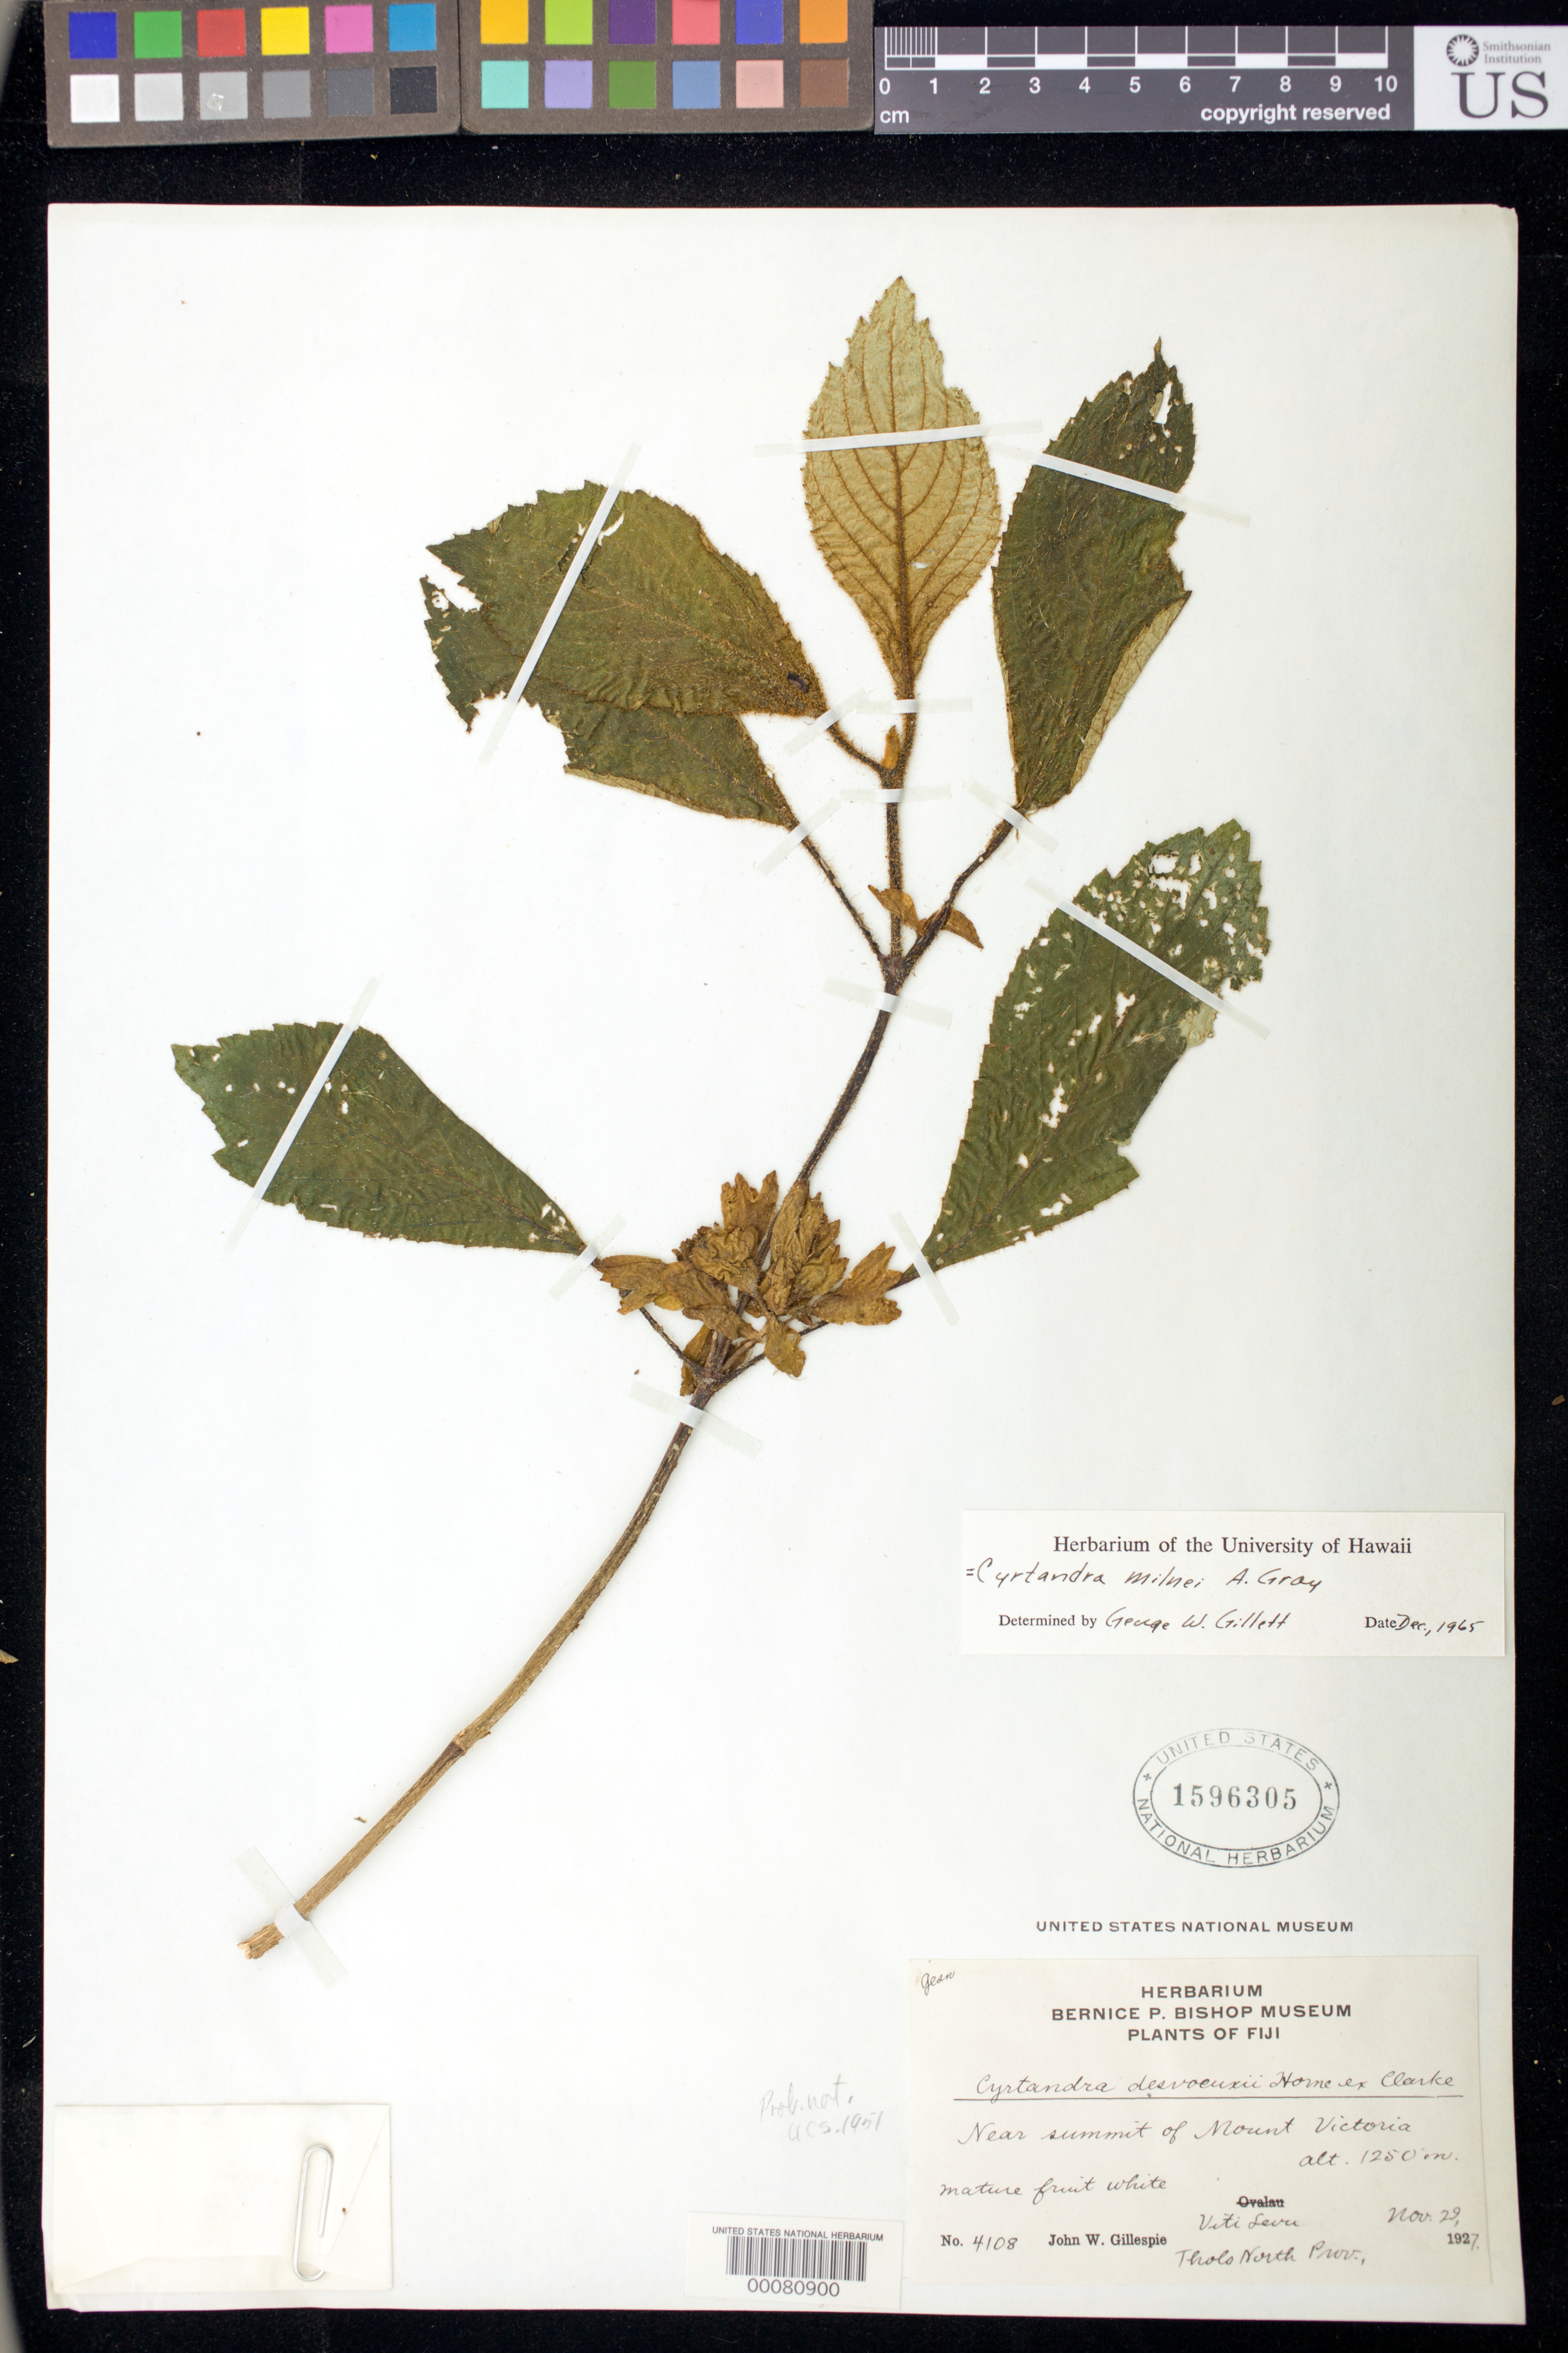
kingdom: Plantae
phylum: Tracheophyta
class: Magnoliopsida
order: Lamiales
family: Gesneriaceae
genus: Cyrtandra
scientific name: Cyrtandra milnei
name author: Seem. ex A. Gray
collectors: J. W. Gillespie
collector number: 4108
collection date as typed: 29 Nov 1927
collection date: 1927-11-29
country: Fiji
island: Viti Levu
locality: Tholo north prov, near summit of mt victoria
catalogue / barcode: US 1596305